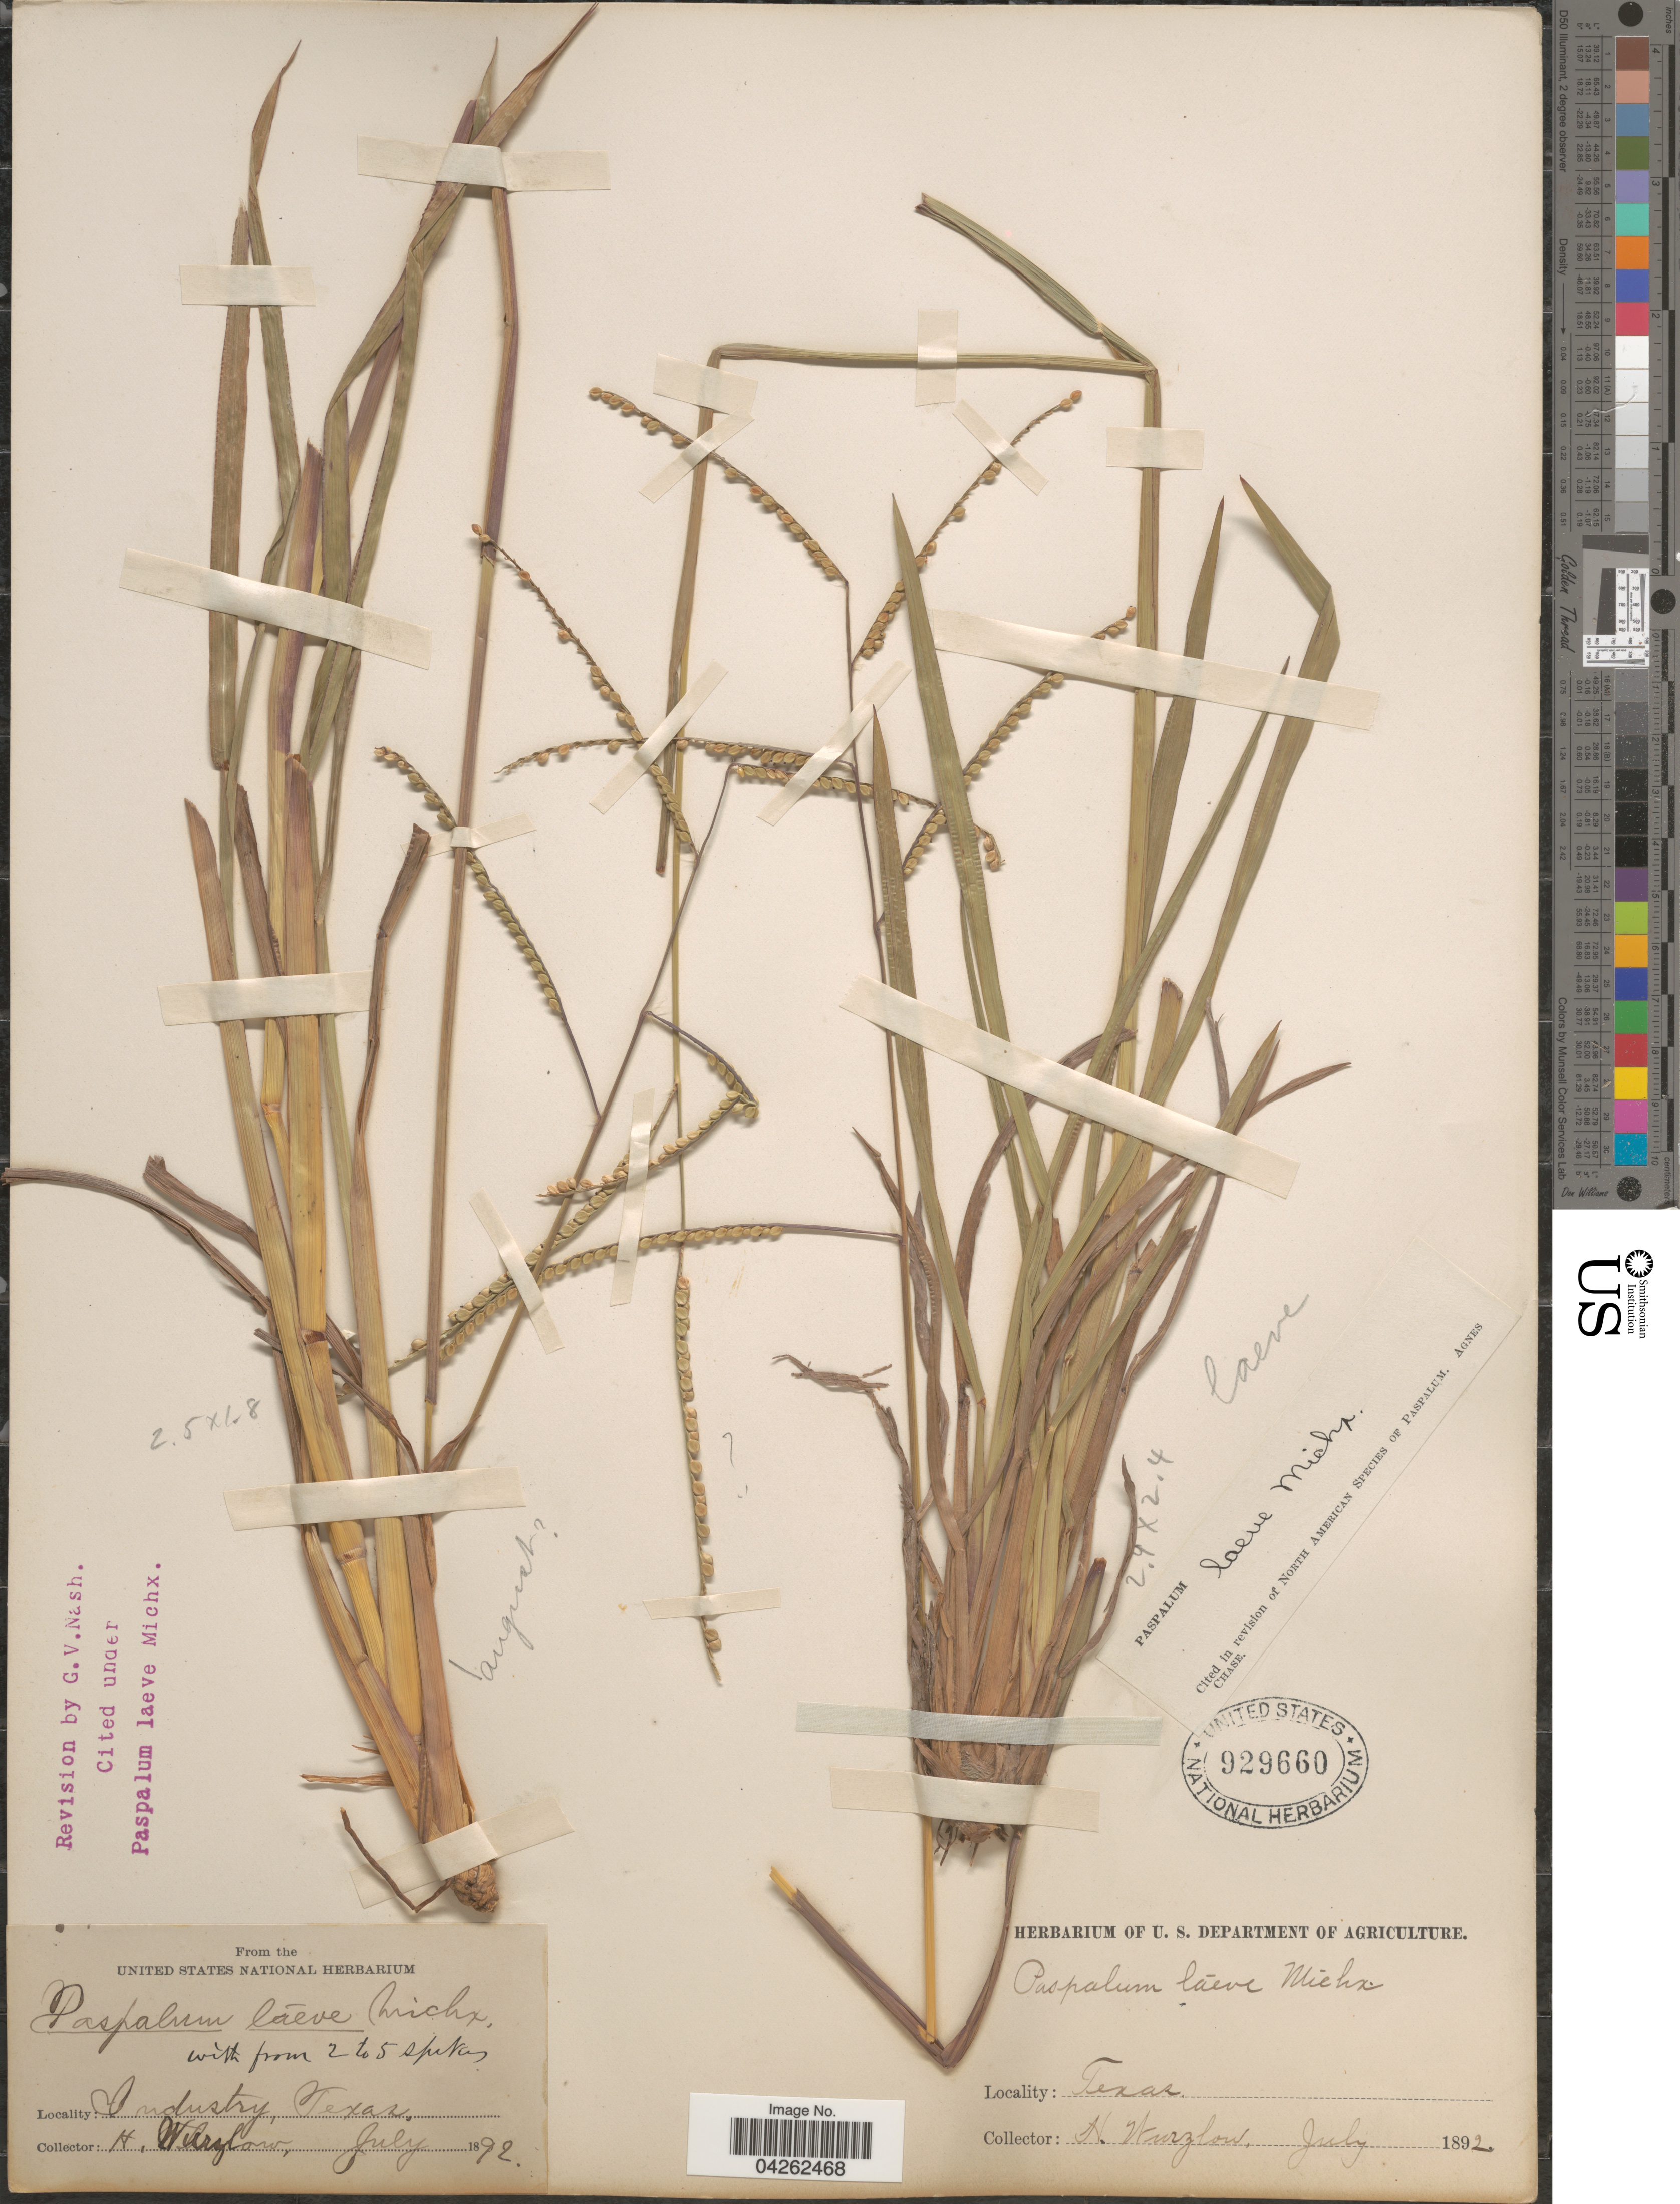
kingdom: Plantae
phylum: Tracheophyta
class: Liliopsida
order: Poales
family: Poaceae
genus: Paspalum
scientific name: Paspalum laeve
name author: Michx.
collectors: H. Wurzlow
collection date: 1892-07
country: United States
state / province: Texas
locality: Industry.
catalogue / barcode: US 929660